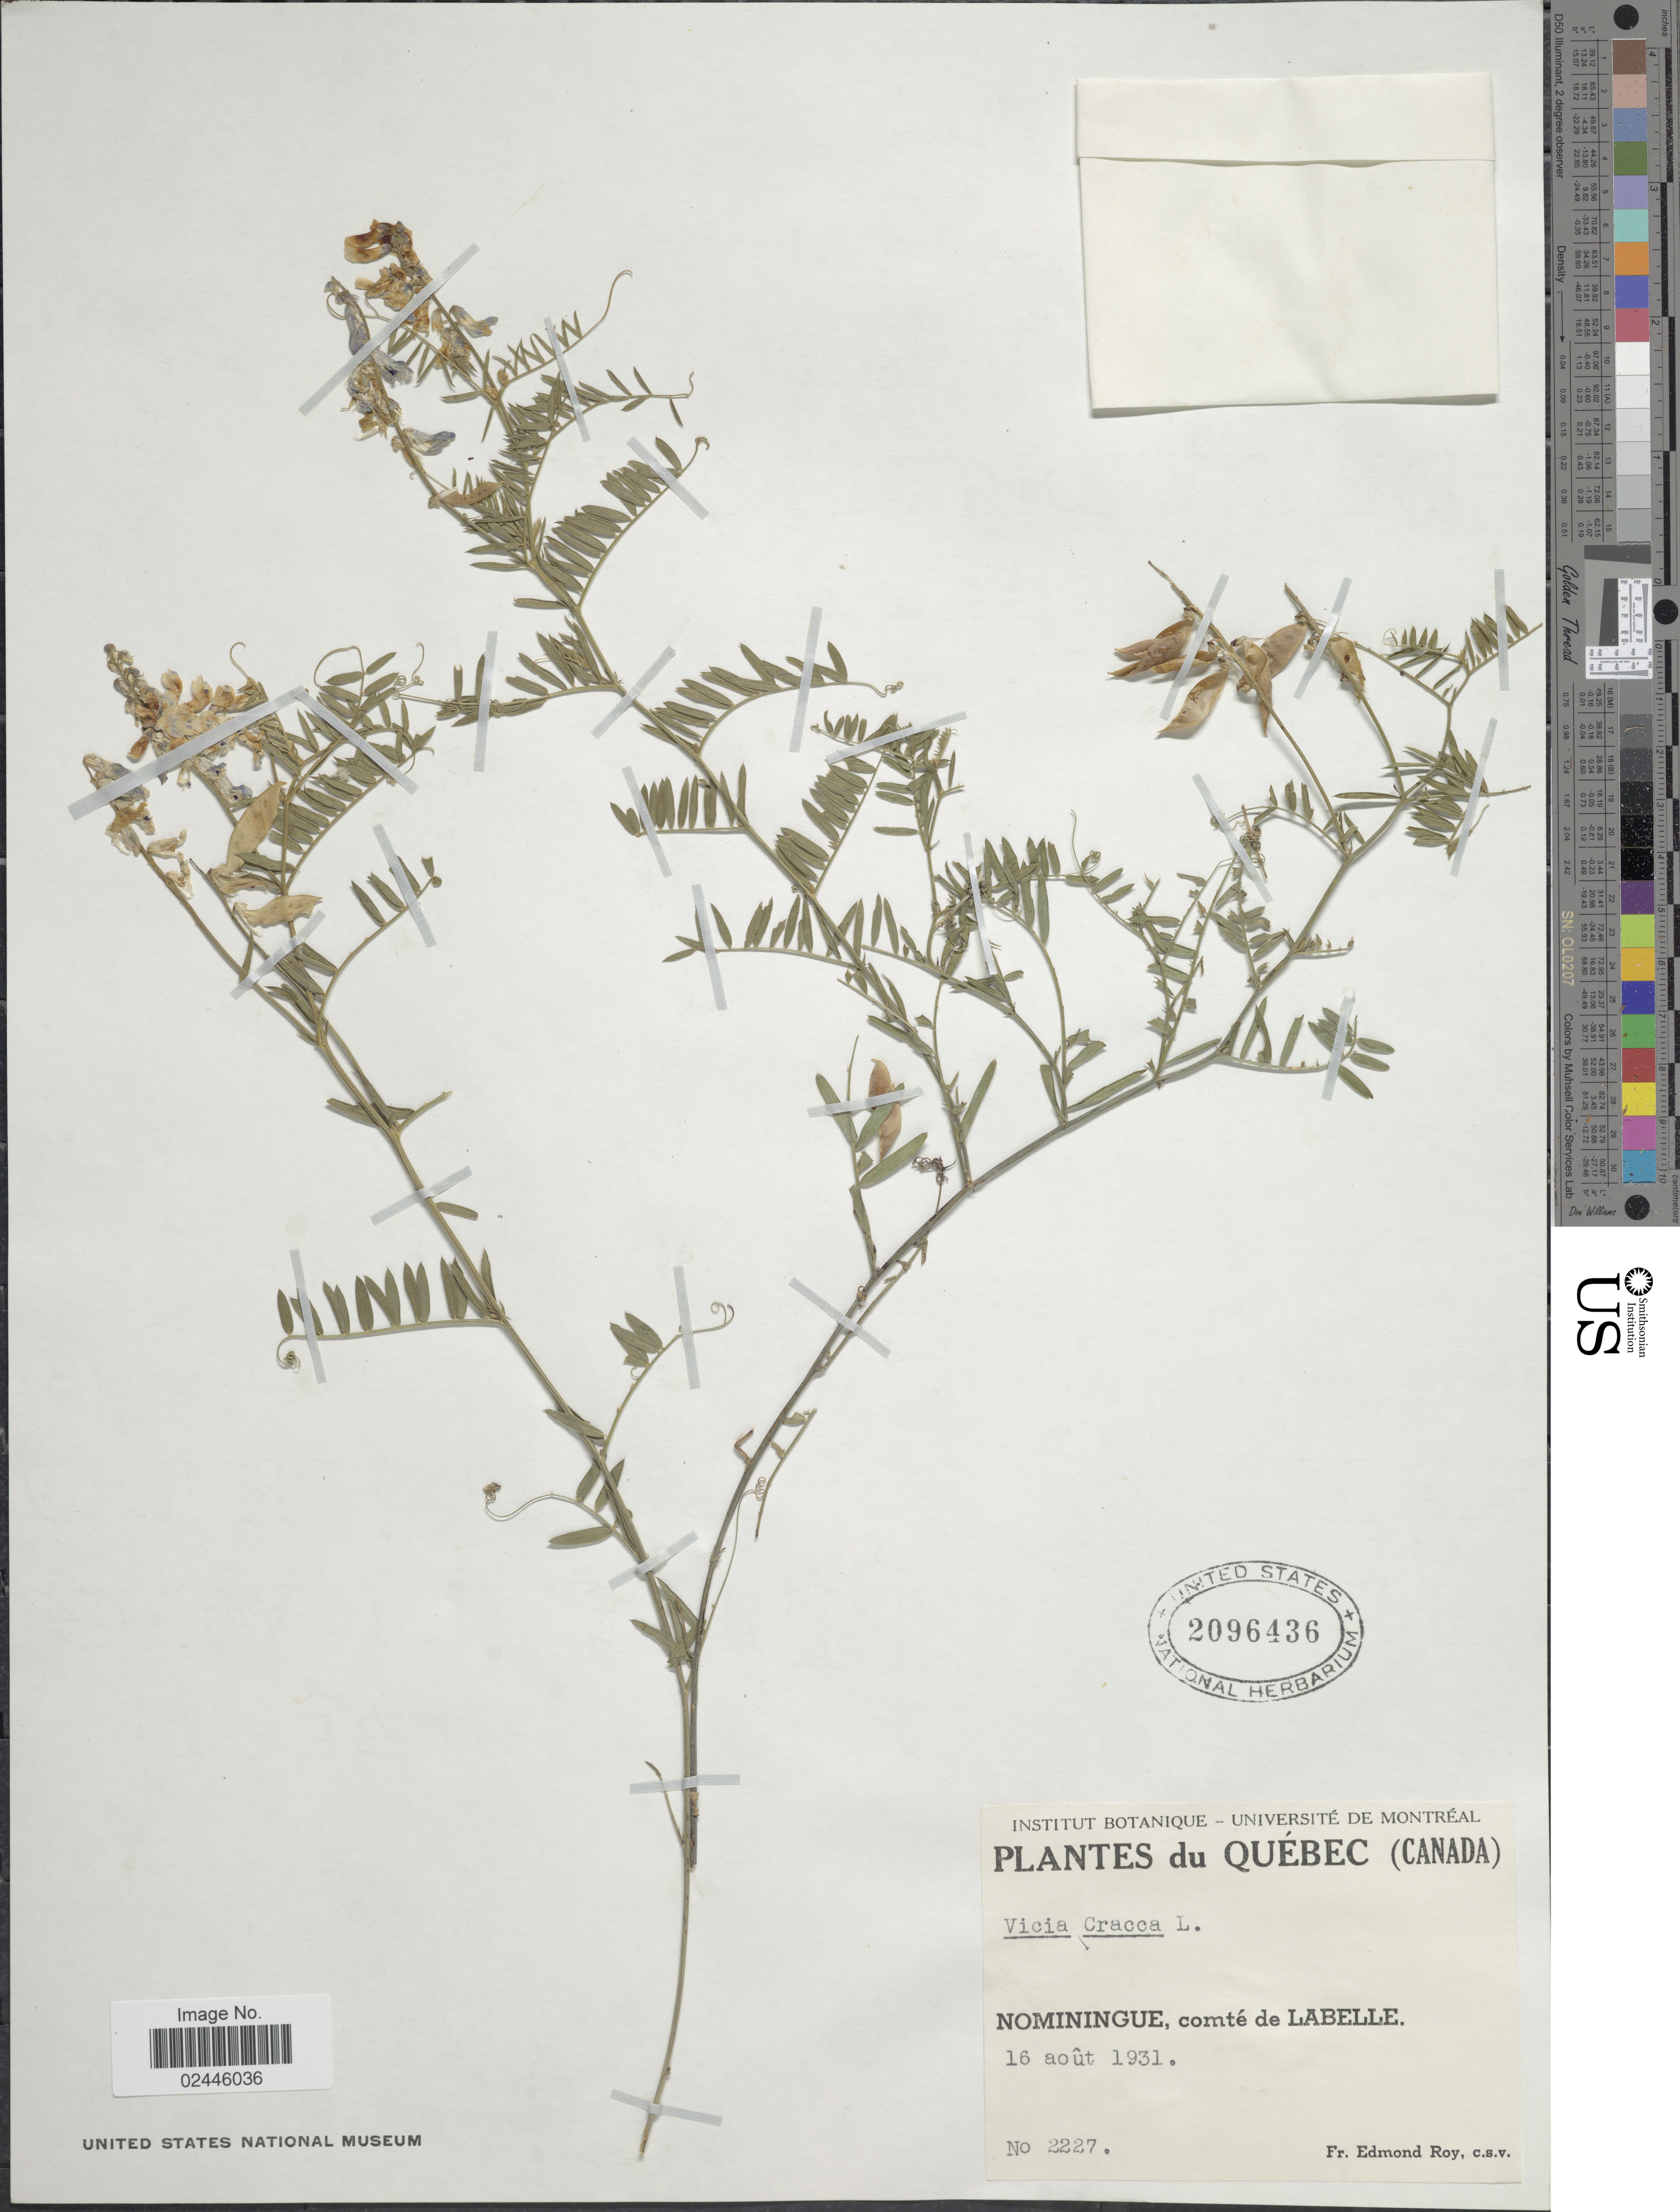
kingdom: Plantae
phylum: Tracheophyta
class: Magnoliopsida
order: Fabales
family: Fabaceae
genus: Vicia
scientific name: Vicia cracca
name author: L.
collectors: E. Roy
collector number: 2227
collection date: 1931-08-16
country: Canada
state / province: Quebec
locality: Nominingue, comte de Labelle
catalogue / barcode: US 2096436